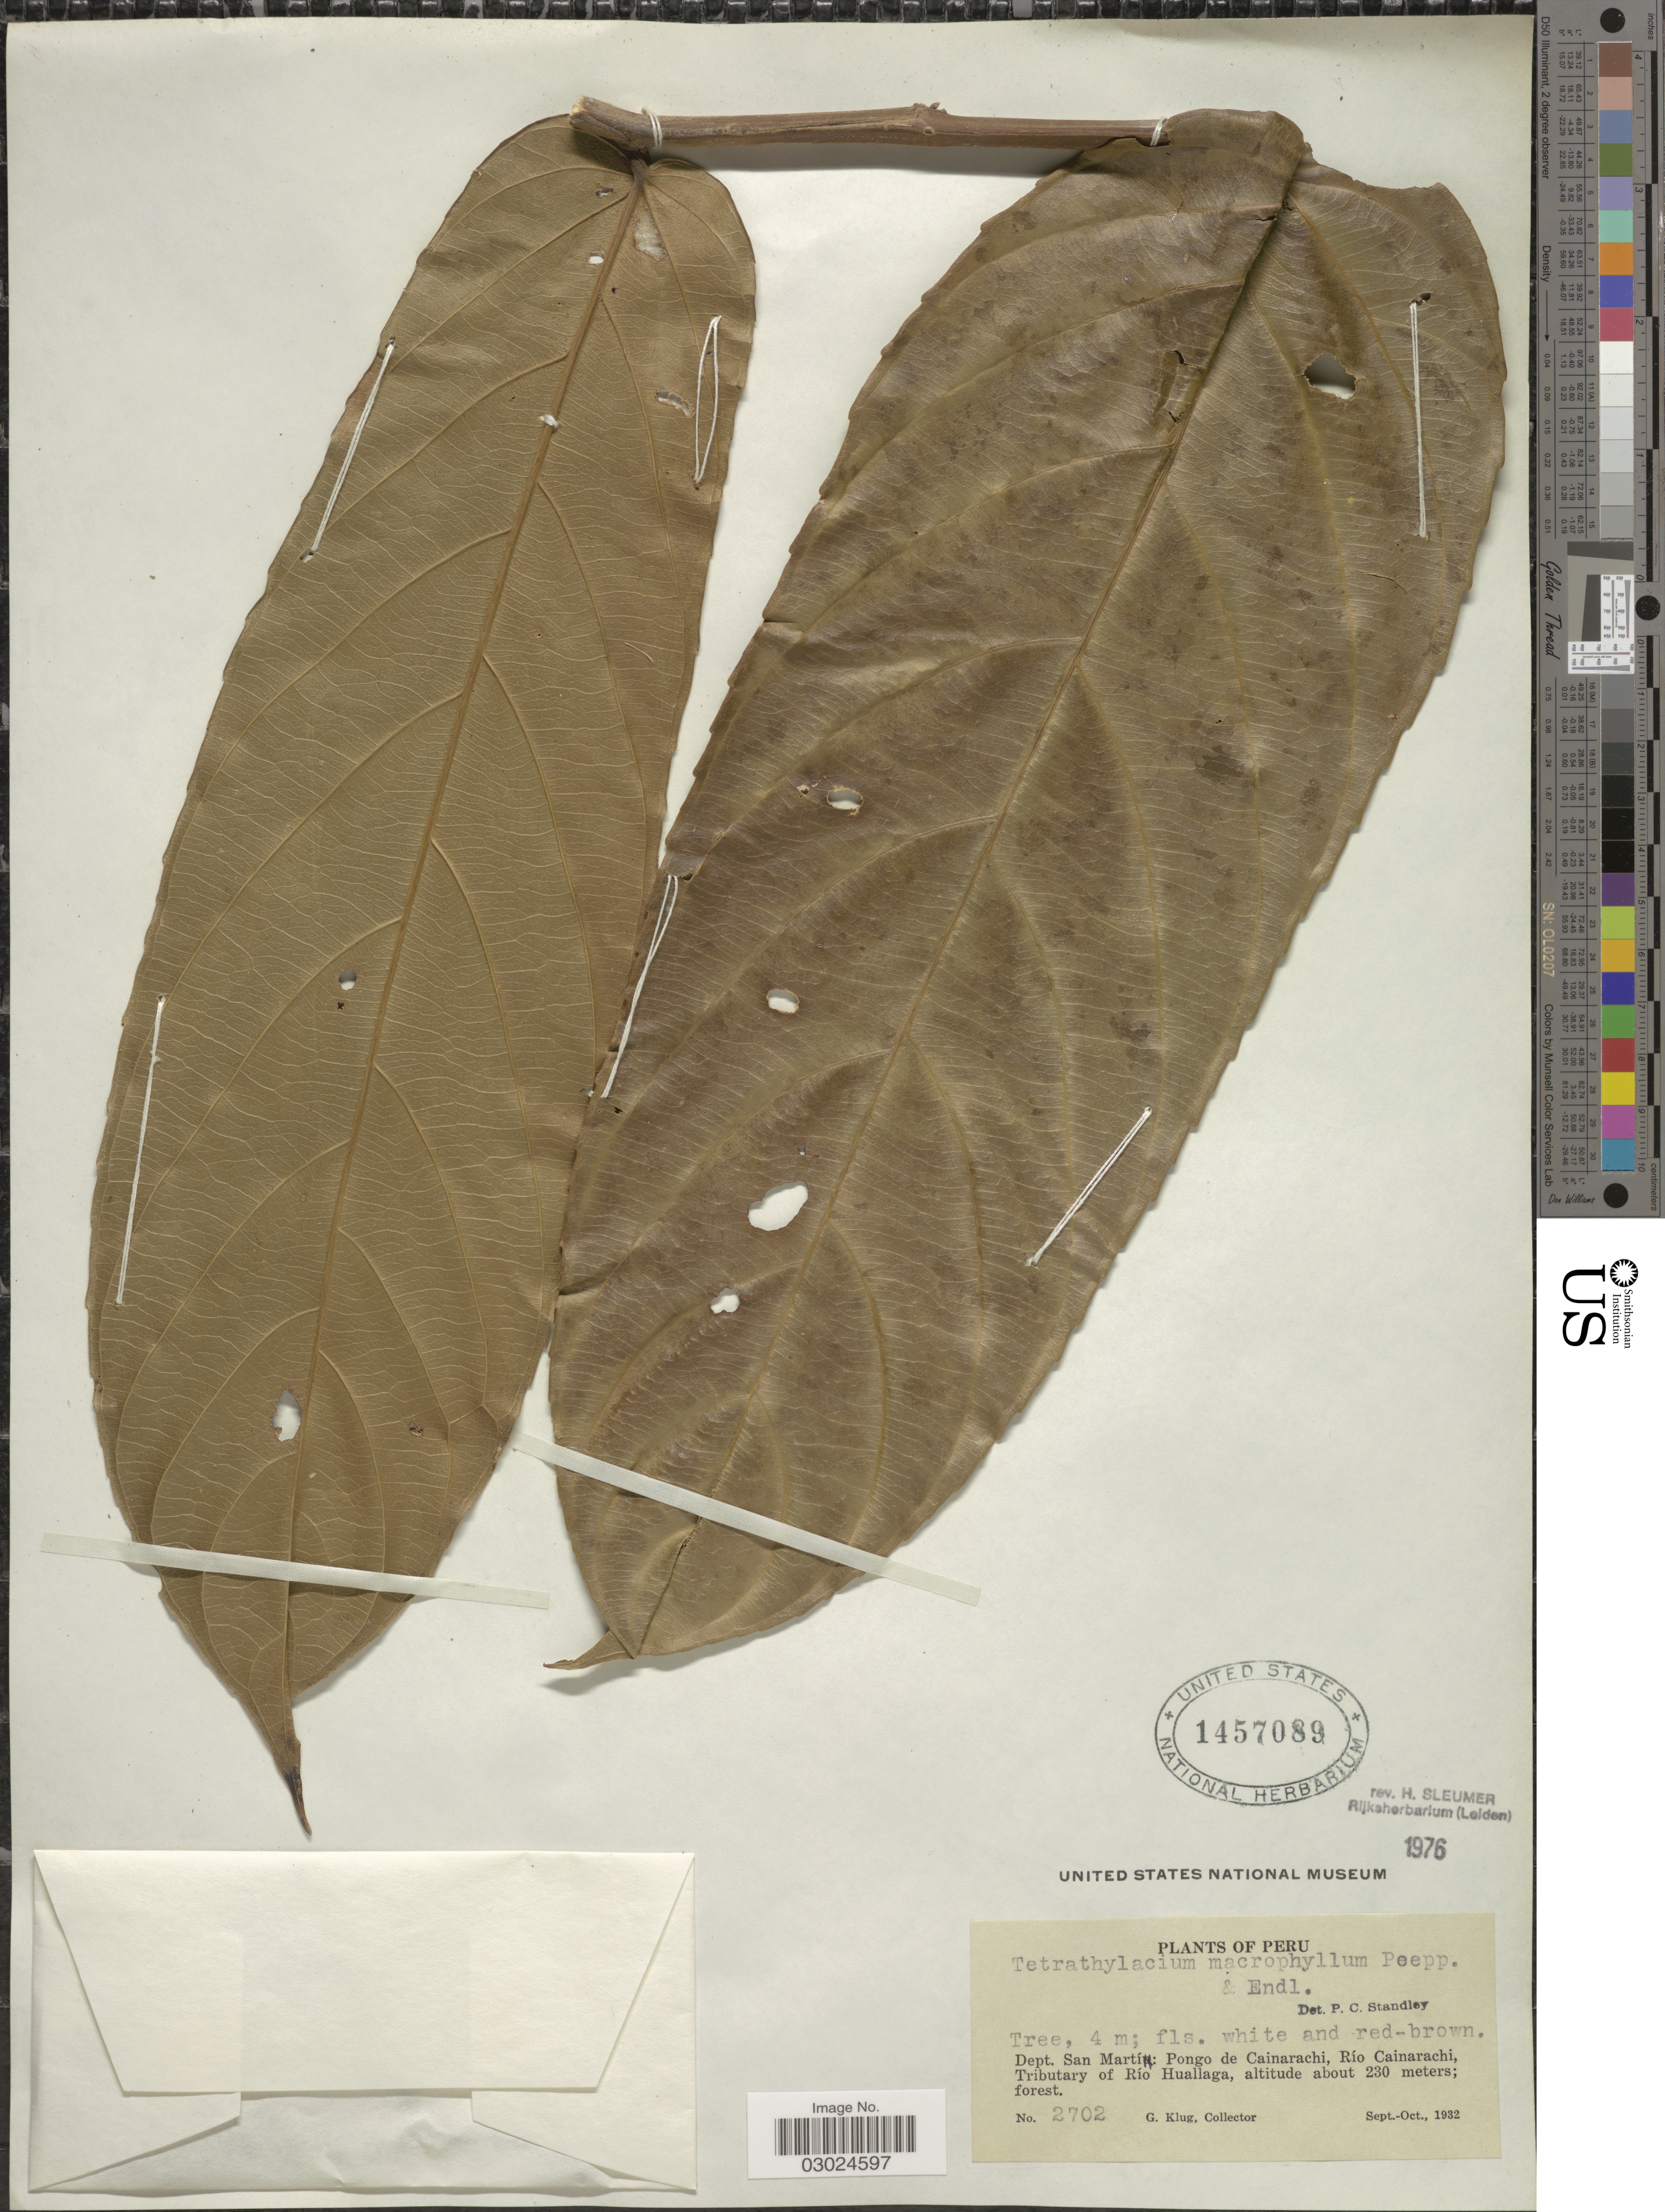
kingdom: Plantae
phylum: Tracheophyta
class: Magnoliopsida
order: Malpighiales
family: Salicaceae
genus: Tetrathylacium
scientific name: Tetrathylacium macrophyllum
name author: Poepp.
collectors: G. Klug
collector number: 2702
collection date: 1932-09/1932-10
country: Peru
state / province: San Martín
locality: Dept. San Martín: Pongo de Cainarachi, Río Cainarachi, Tributary of Río Huallaga.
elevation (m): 230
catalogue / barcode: US 1457089